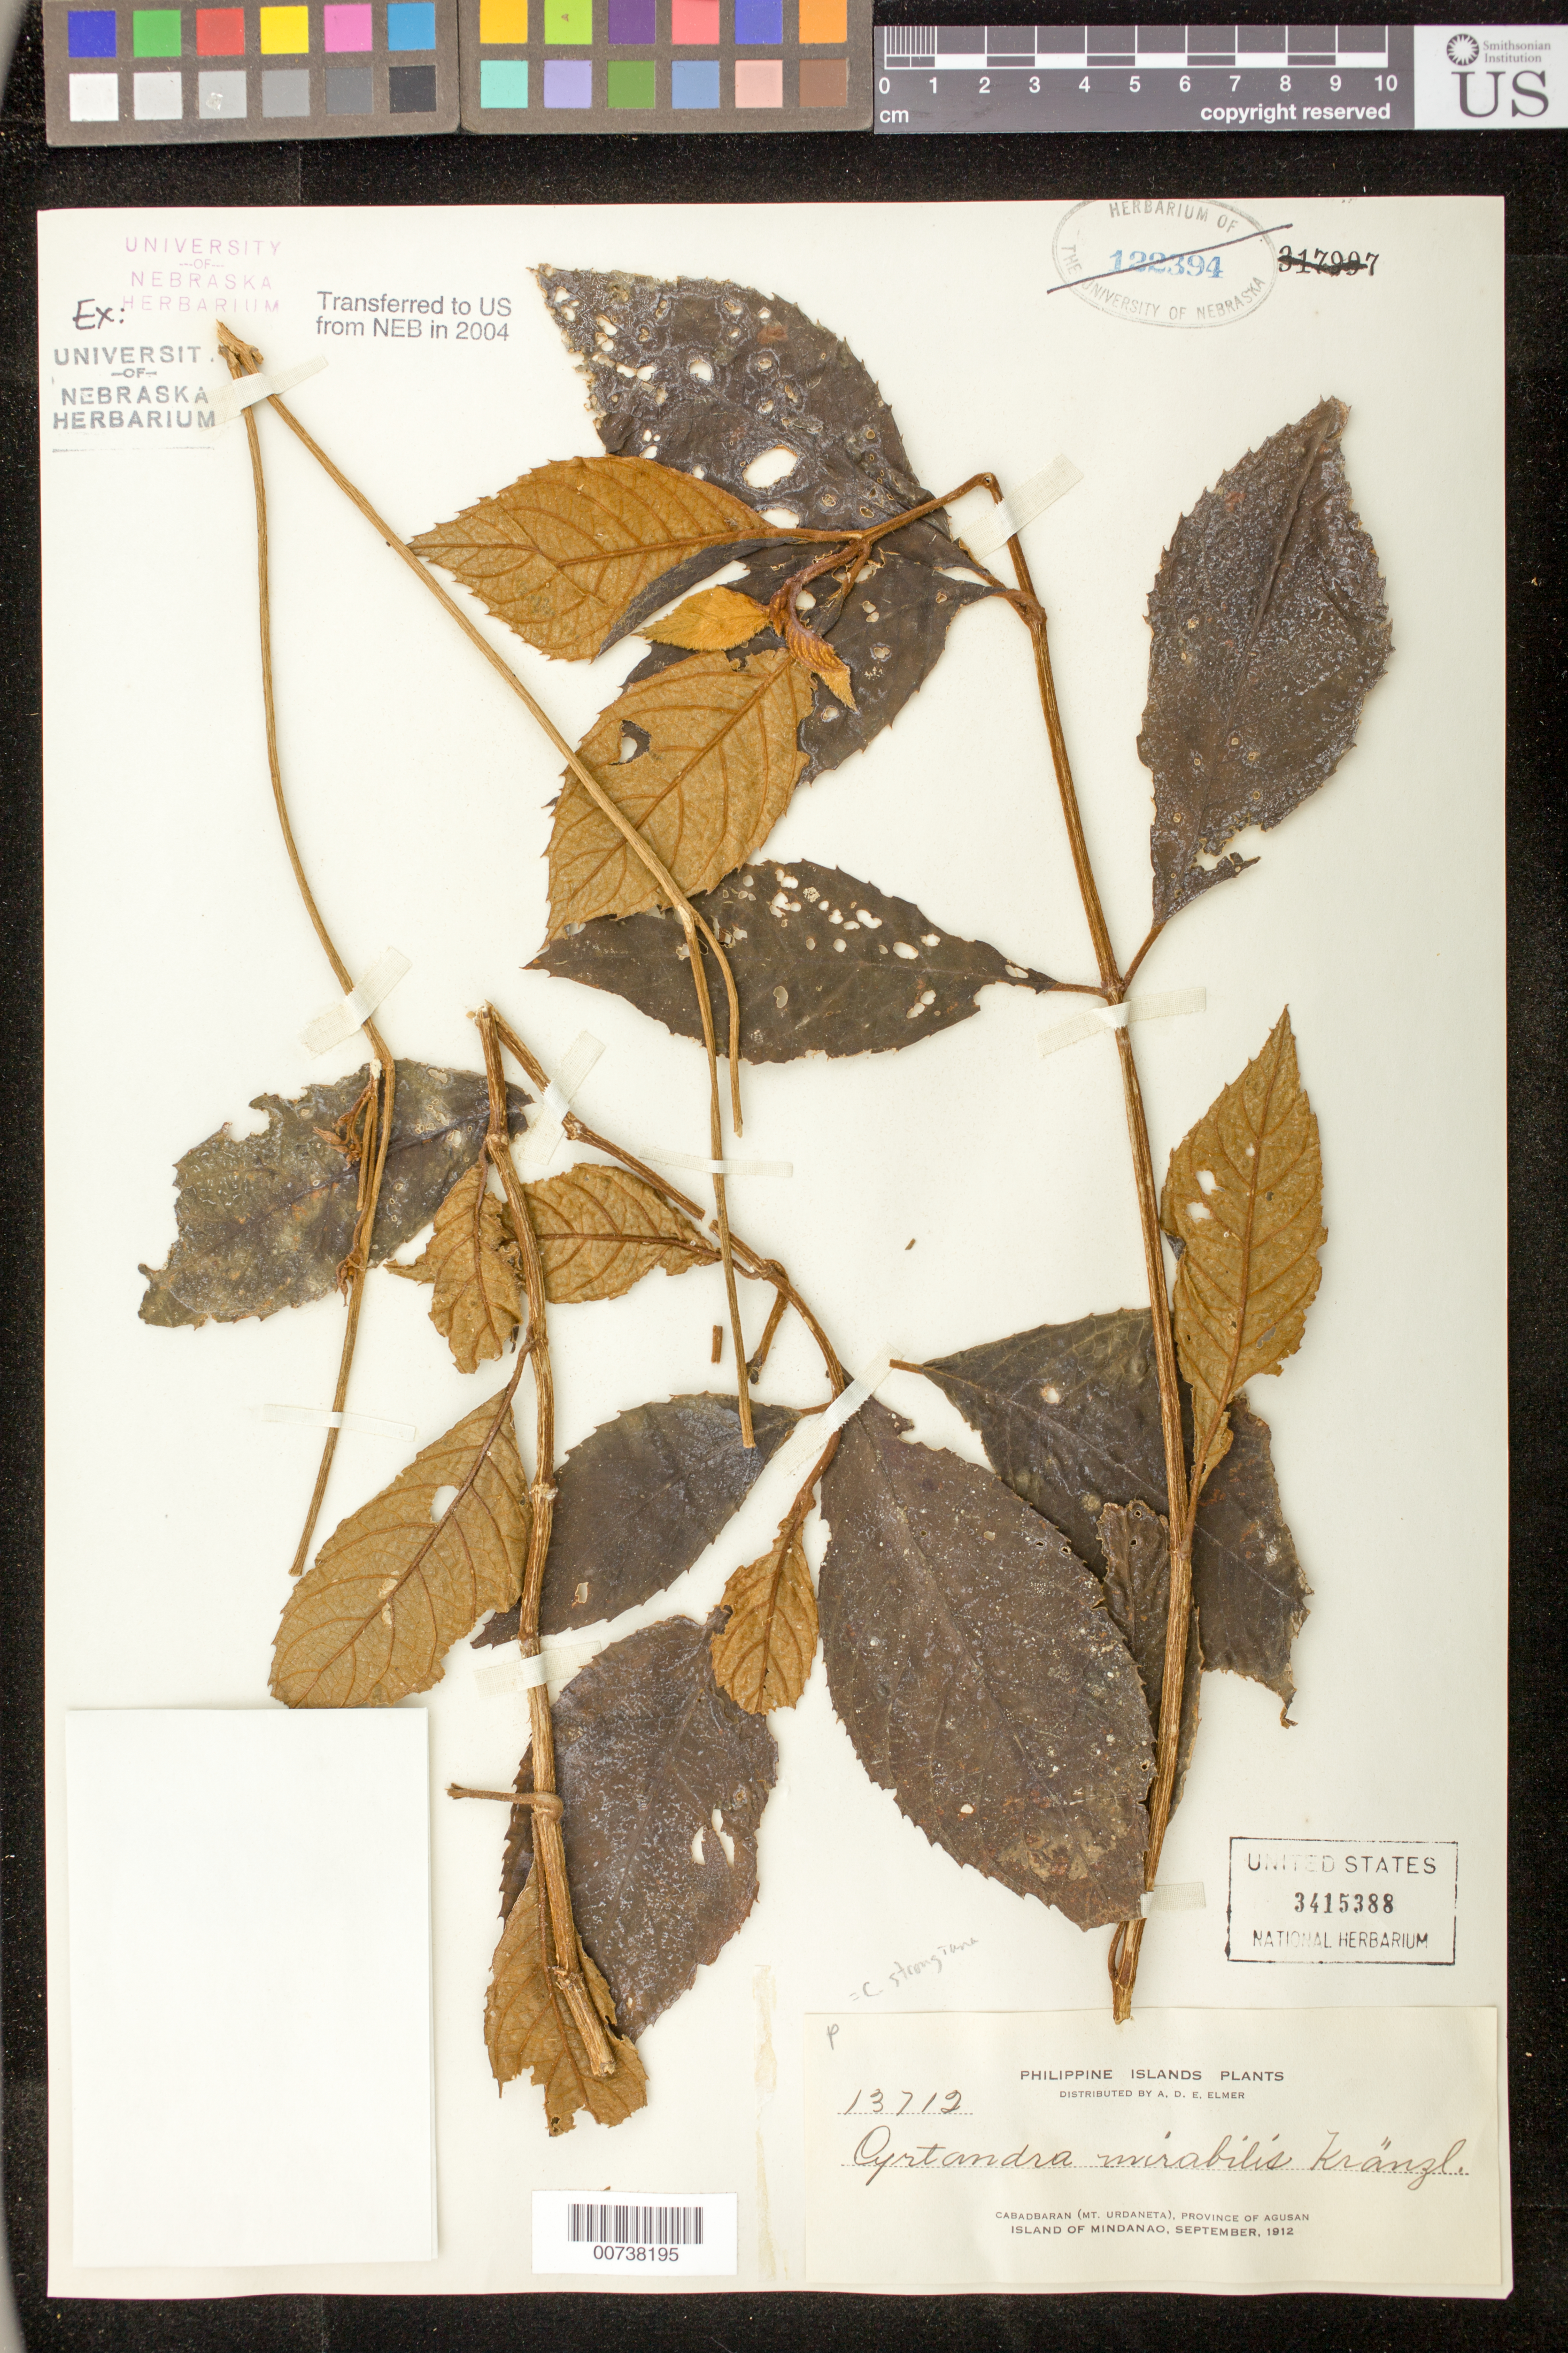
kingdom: Plantae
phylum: Tracheophyta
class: Magnoliopsida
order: Lamiales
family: Gesneriaceae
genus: Cyrtandra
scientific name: Cyrtandra strongiana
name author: Kraenzl.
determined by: Skog, Laurence E.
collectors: A. D. E. Elmer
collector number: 13712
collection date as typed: Sep 1912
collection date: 1912-09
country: Philippines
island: Mindanao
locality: Cabadbaran (Mt. Urdaneta), Province of Agusan, Island of Mindanao.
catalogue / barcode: US 3415388